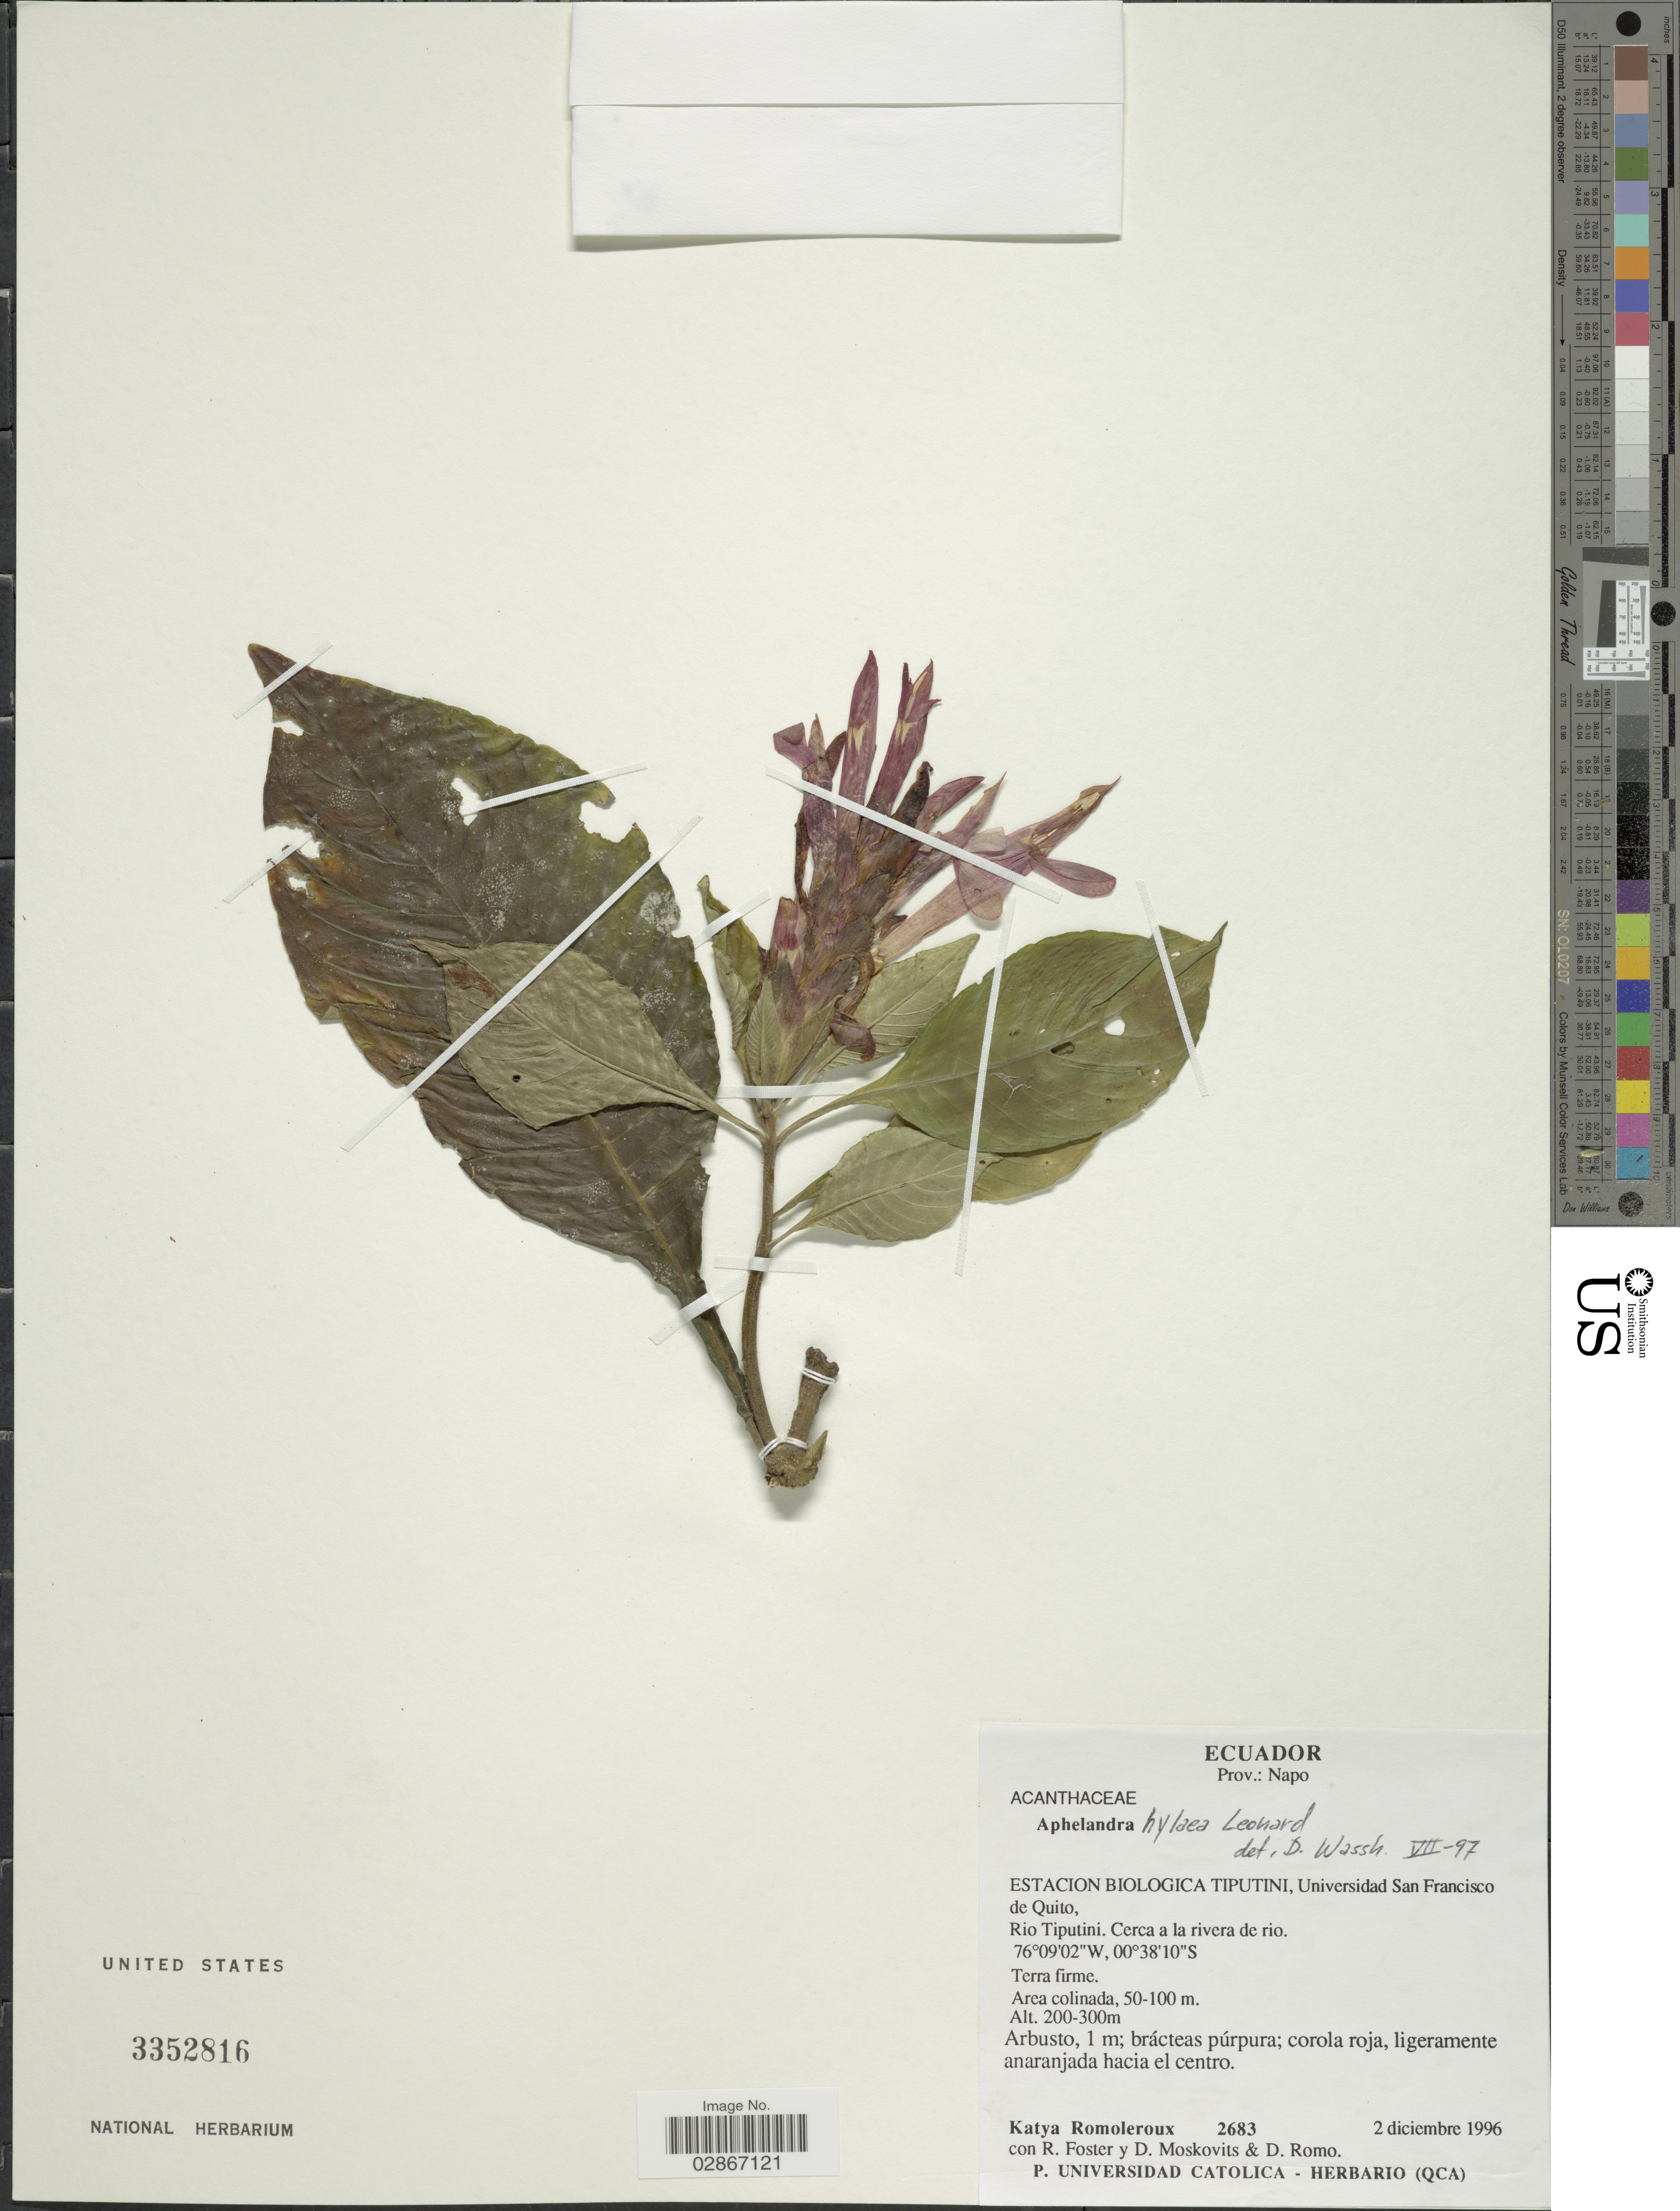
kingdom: Plantae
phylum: Tracheophyta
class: Magnoliopsida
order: Lamiales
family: Acanthaceae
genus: Aphelandra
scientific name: Aphelandra hylaea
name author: Leonard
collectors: K. Romoleroux, R. Foster, D. Moskovits & D. Romo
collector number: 2683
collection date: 1996-12-02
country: Ecuador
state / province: Napo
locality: Estacion Biologica Tiputini, Universidad San Francisco de Quito, Rio Tiputini. Cerca a la rivera de rio.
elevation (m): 200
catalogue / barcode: US 3352816